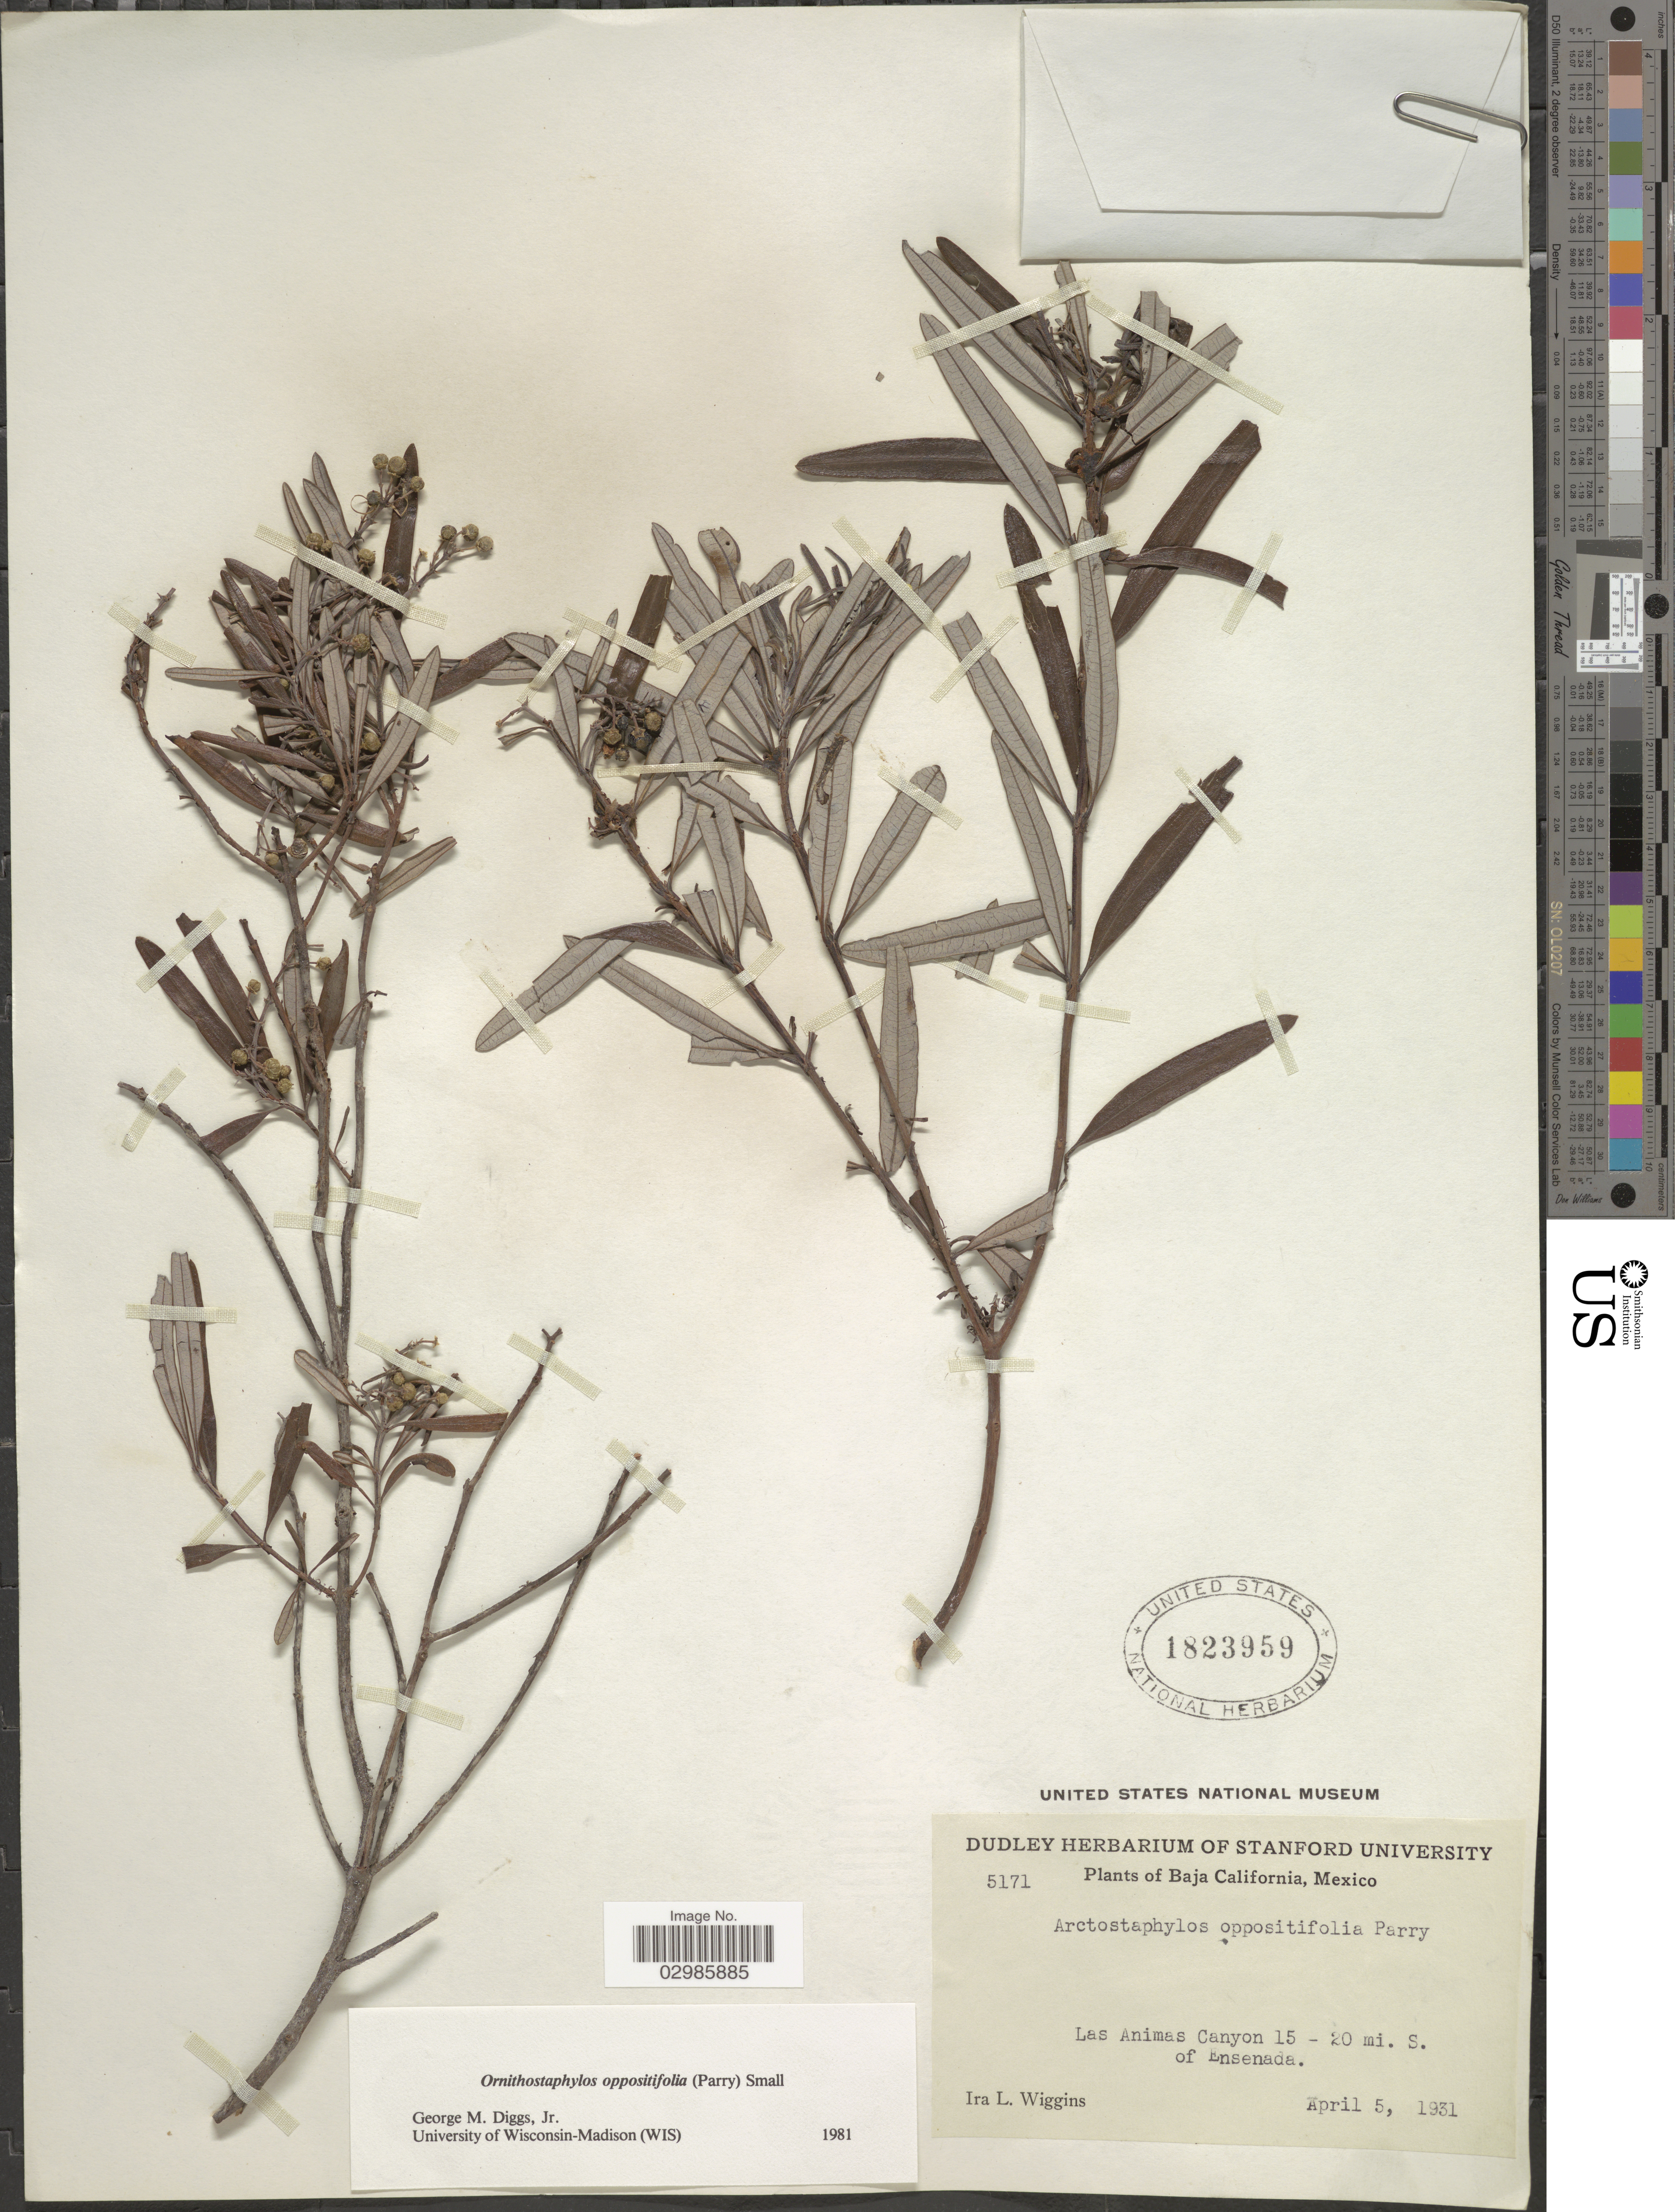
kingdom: Plantae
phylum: Tracheophyta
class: Magnoliopsida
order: Ericales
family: Ericaceae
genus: Ornithostaphylos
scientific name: Ornithostaphylos oppositifolia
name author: (Parry) Small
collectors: I. L. Wiggins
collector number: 5171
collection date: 1931-04-05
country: Mexico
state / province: Baja California Norte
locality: Las Animas Canyon 15 - 20 mi. S. of Ensenada.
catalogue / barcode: US 1823959